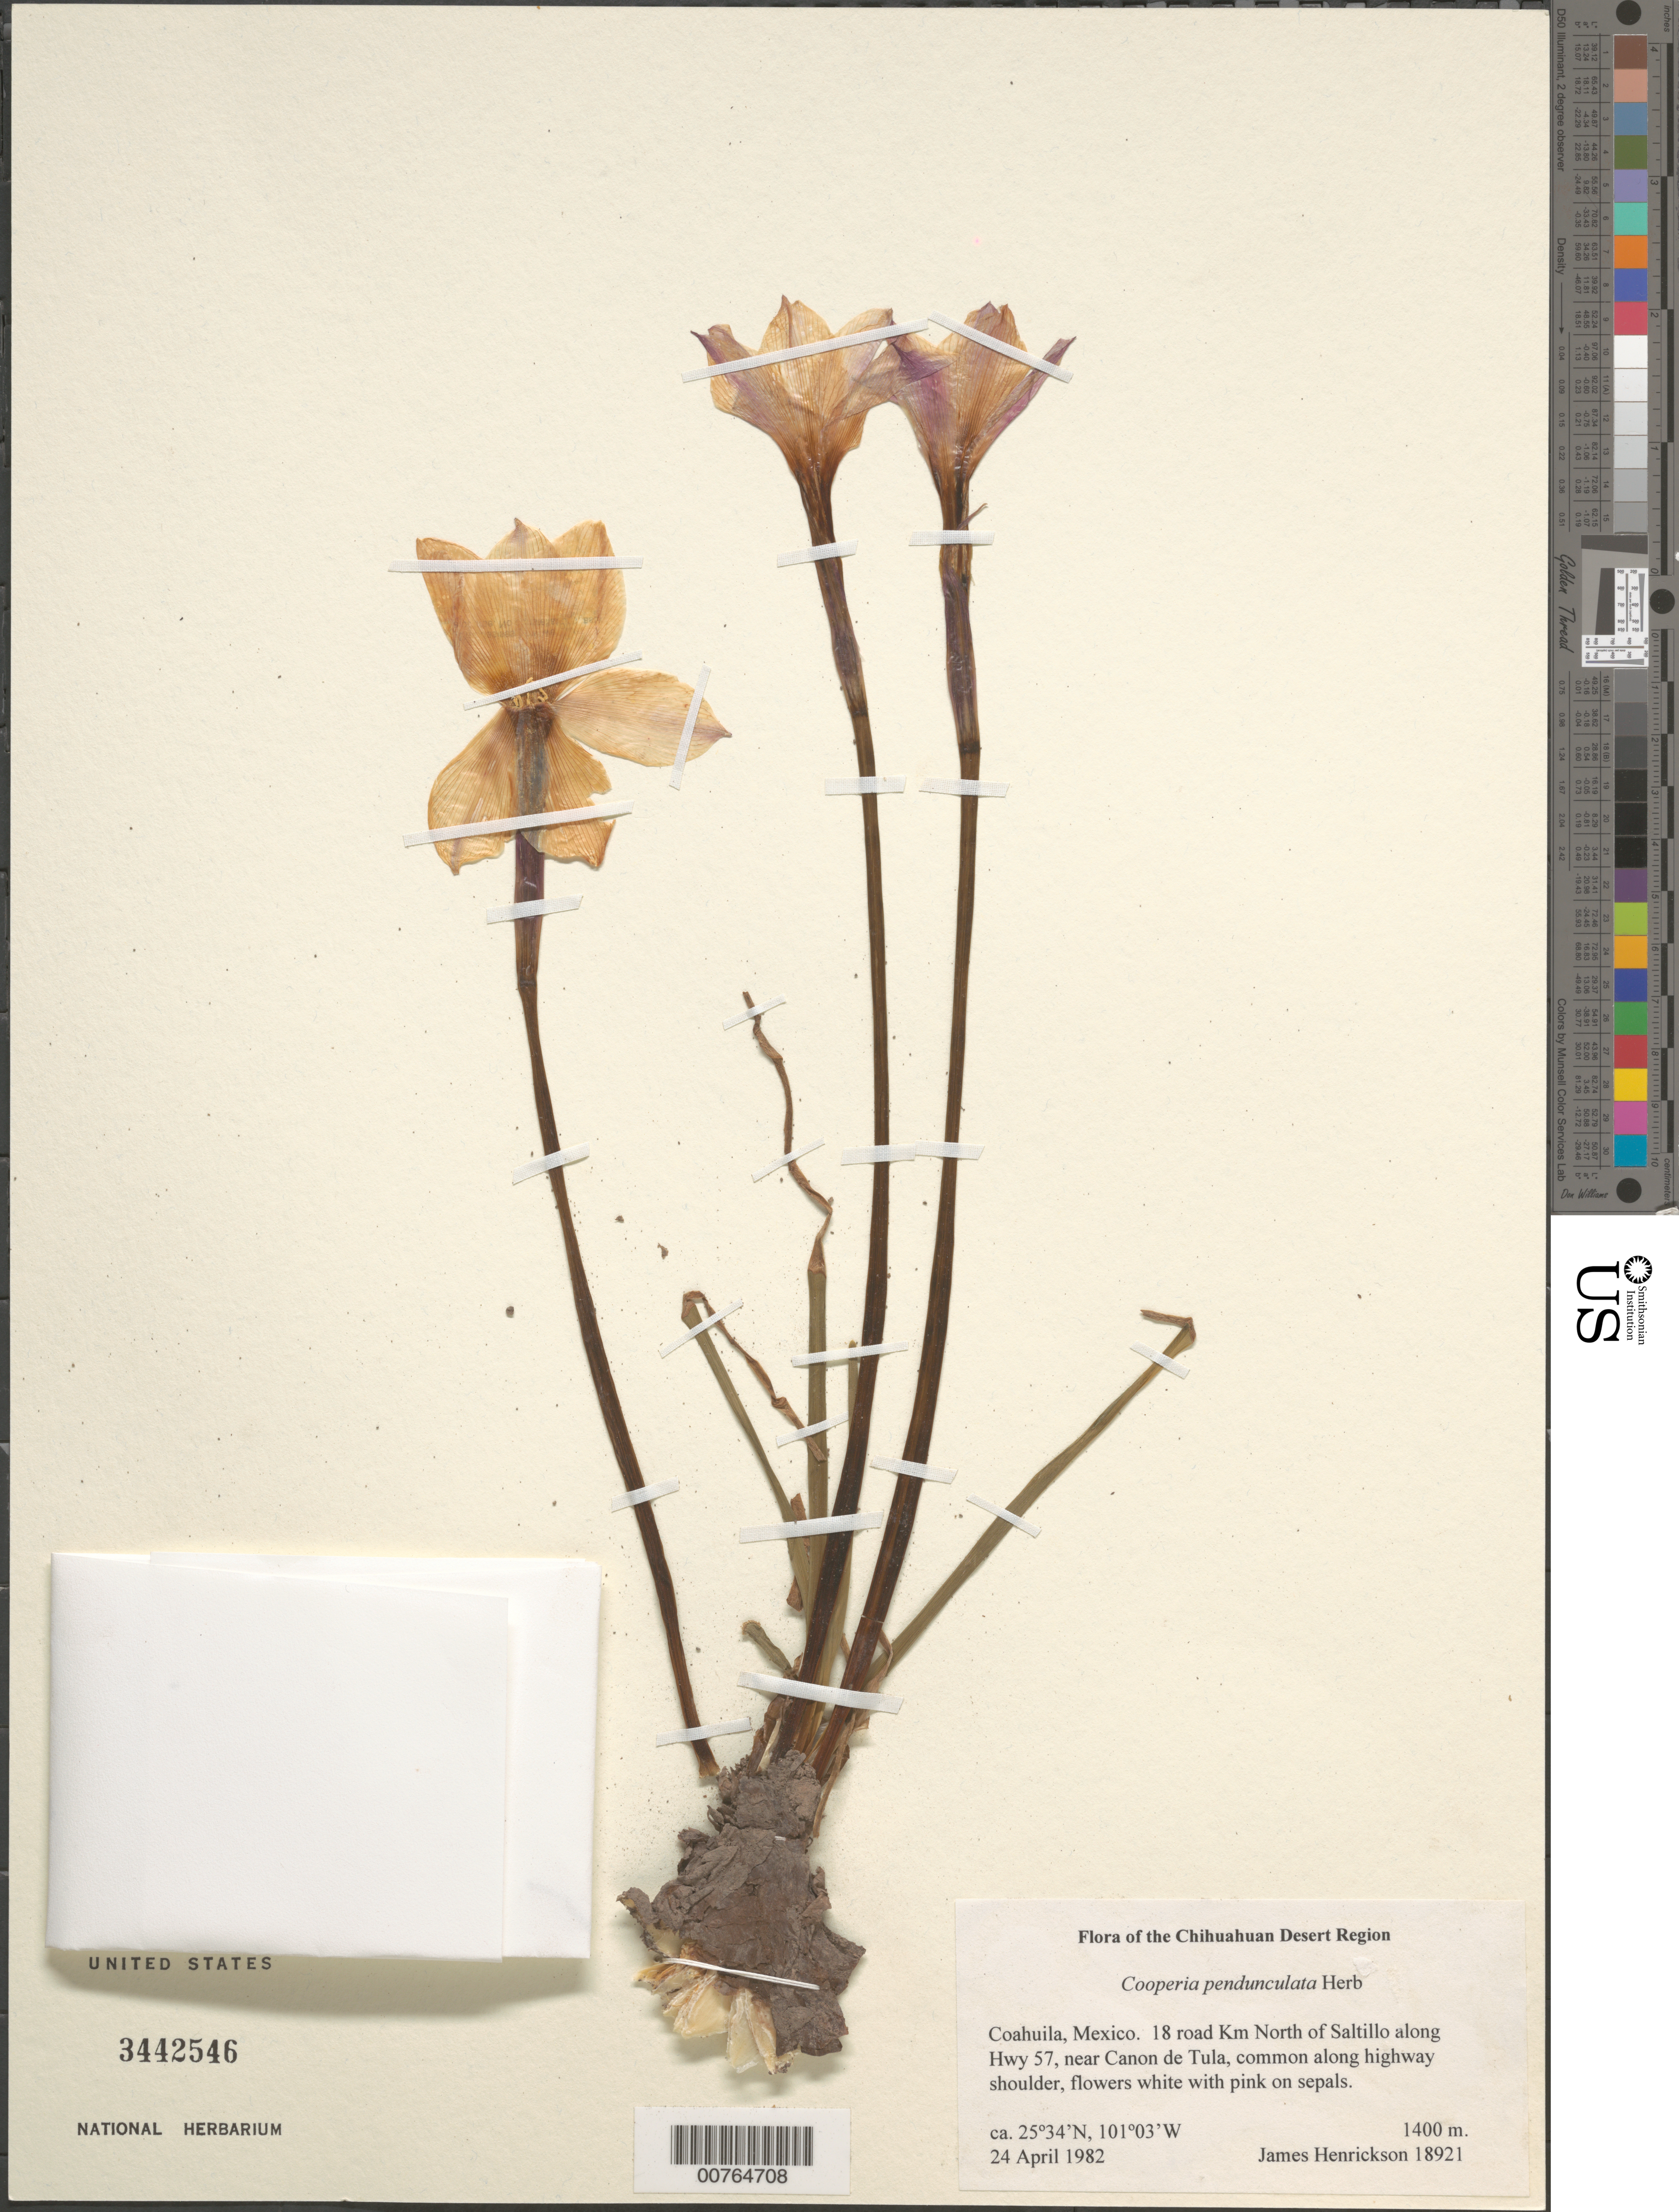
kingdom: Plantae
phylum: Tracheophyta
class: Liliopsida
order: Asparagales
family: Amaryllidaceae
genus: Zephyranthes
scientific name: Zephyranthes drummondii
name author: D. Don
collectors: J. S. Henrickson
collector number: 18921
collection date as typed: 24 Apr 1982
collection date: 1982-04-24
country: Mexico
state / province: Coahuila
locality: N of Saltillo near Canon de Tula.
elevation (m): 1400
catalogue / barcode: US 3442546